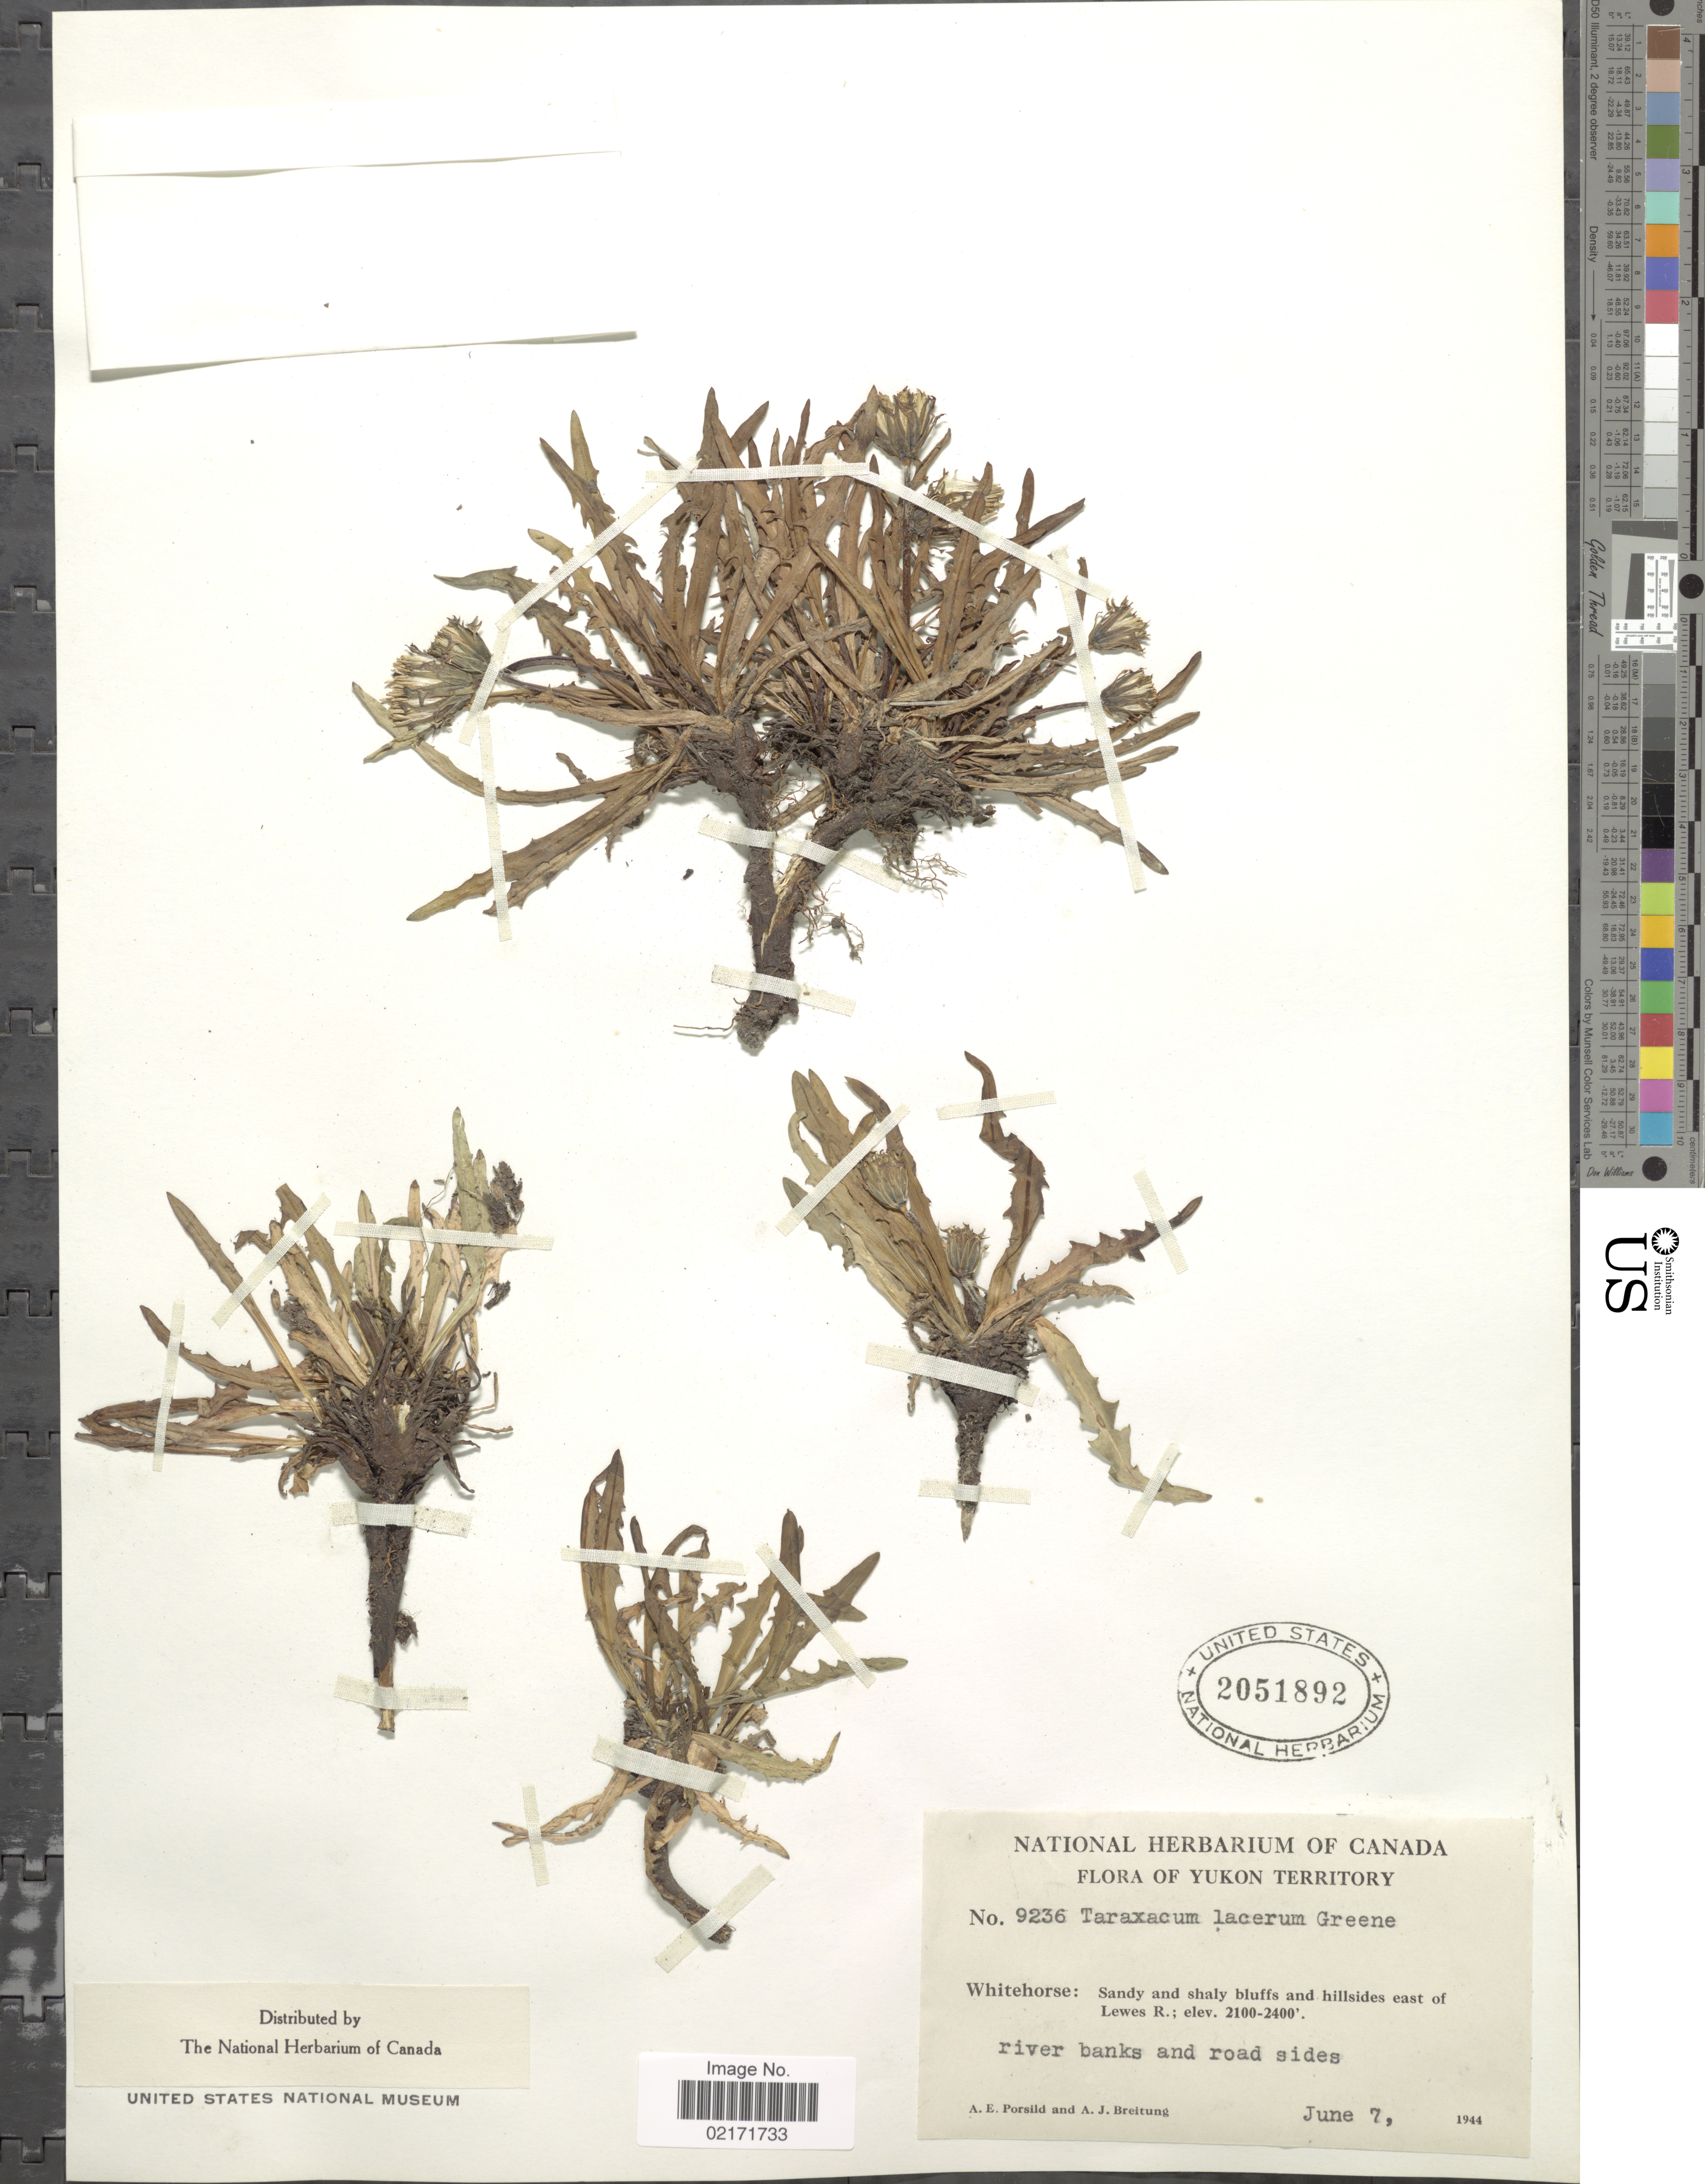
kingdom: Plantae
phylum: Tracheophyta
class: Magnoliopsida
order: Asterales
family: Asteraceae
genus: Taraxacum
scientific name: Taraxacum ceratophorum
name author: (Ledeb.) DC.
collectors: A. E. Porsild & A. Breitung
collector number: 9236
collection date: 1944-06-07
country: Canada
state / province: Yukon Territory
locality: Whitehorse: Sandy and shaly bluffs and hillsides east of Lewes R.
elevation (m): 640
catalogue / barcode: US 2051892